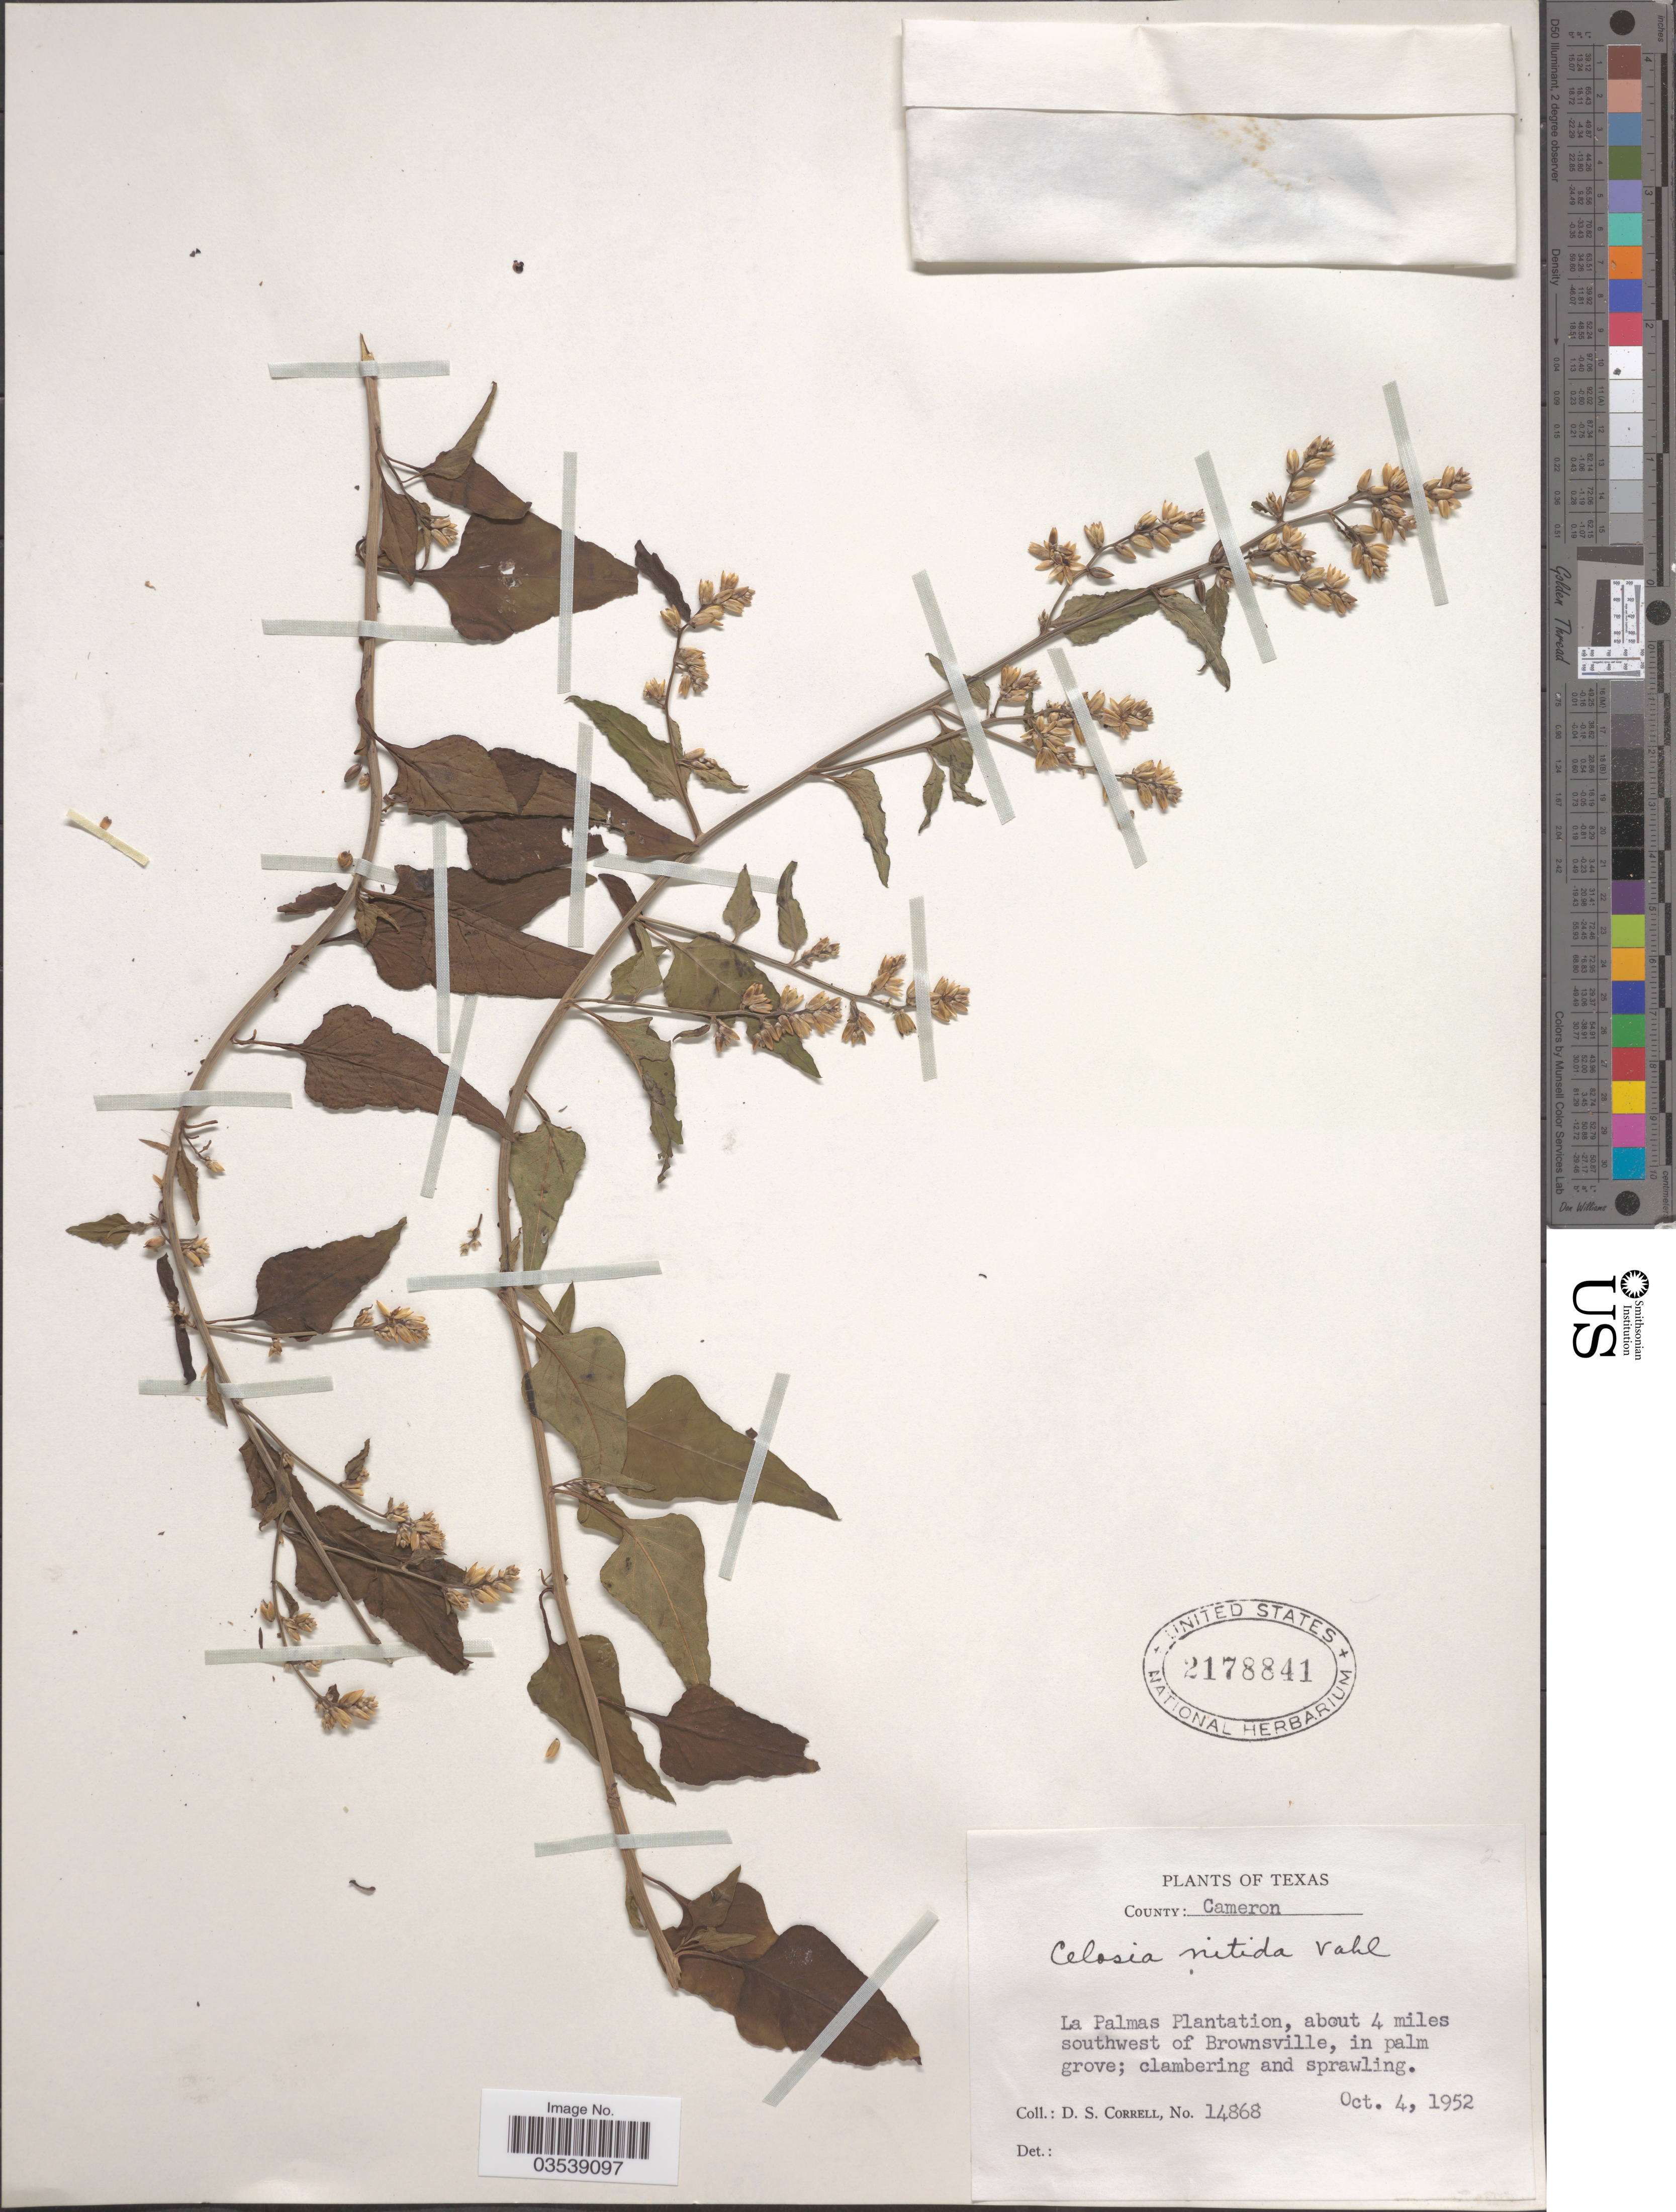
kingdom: Plantae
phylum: Tracheophyta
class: Magnoliopsida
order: Caryophyllales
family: Amaranthaceae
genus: Celosia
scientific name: Celosia nitida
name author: Vahl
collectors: D. S. Correll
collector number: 14868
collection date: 1952-10-04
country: United States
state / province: Texas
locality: County: Cameron. La Palmas Plantation, about 4 miles southwest of Brownsville.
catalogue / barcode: US 2178841